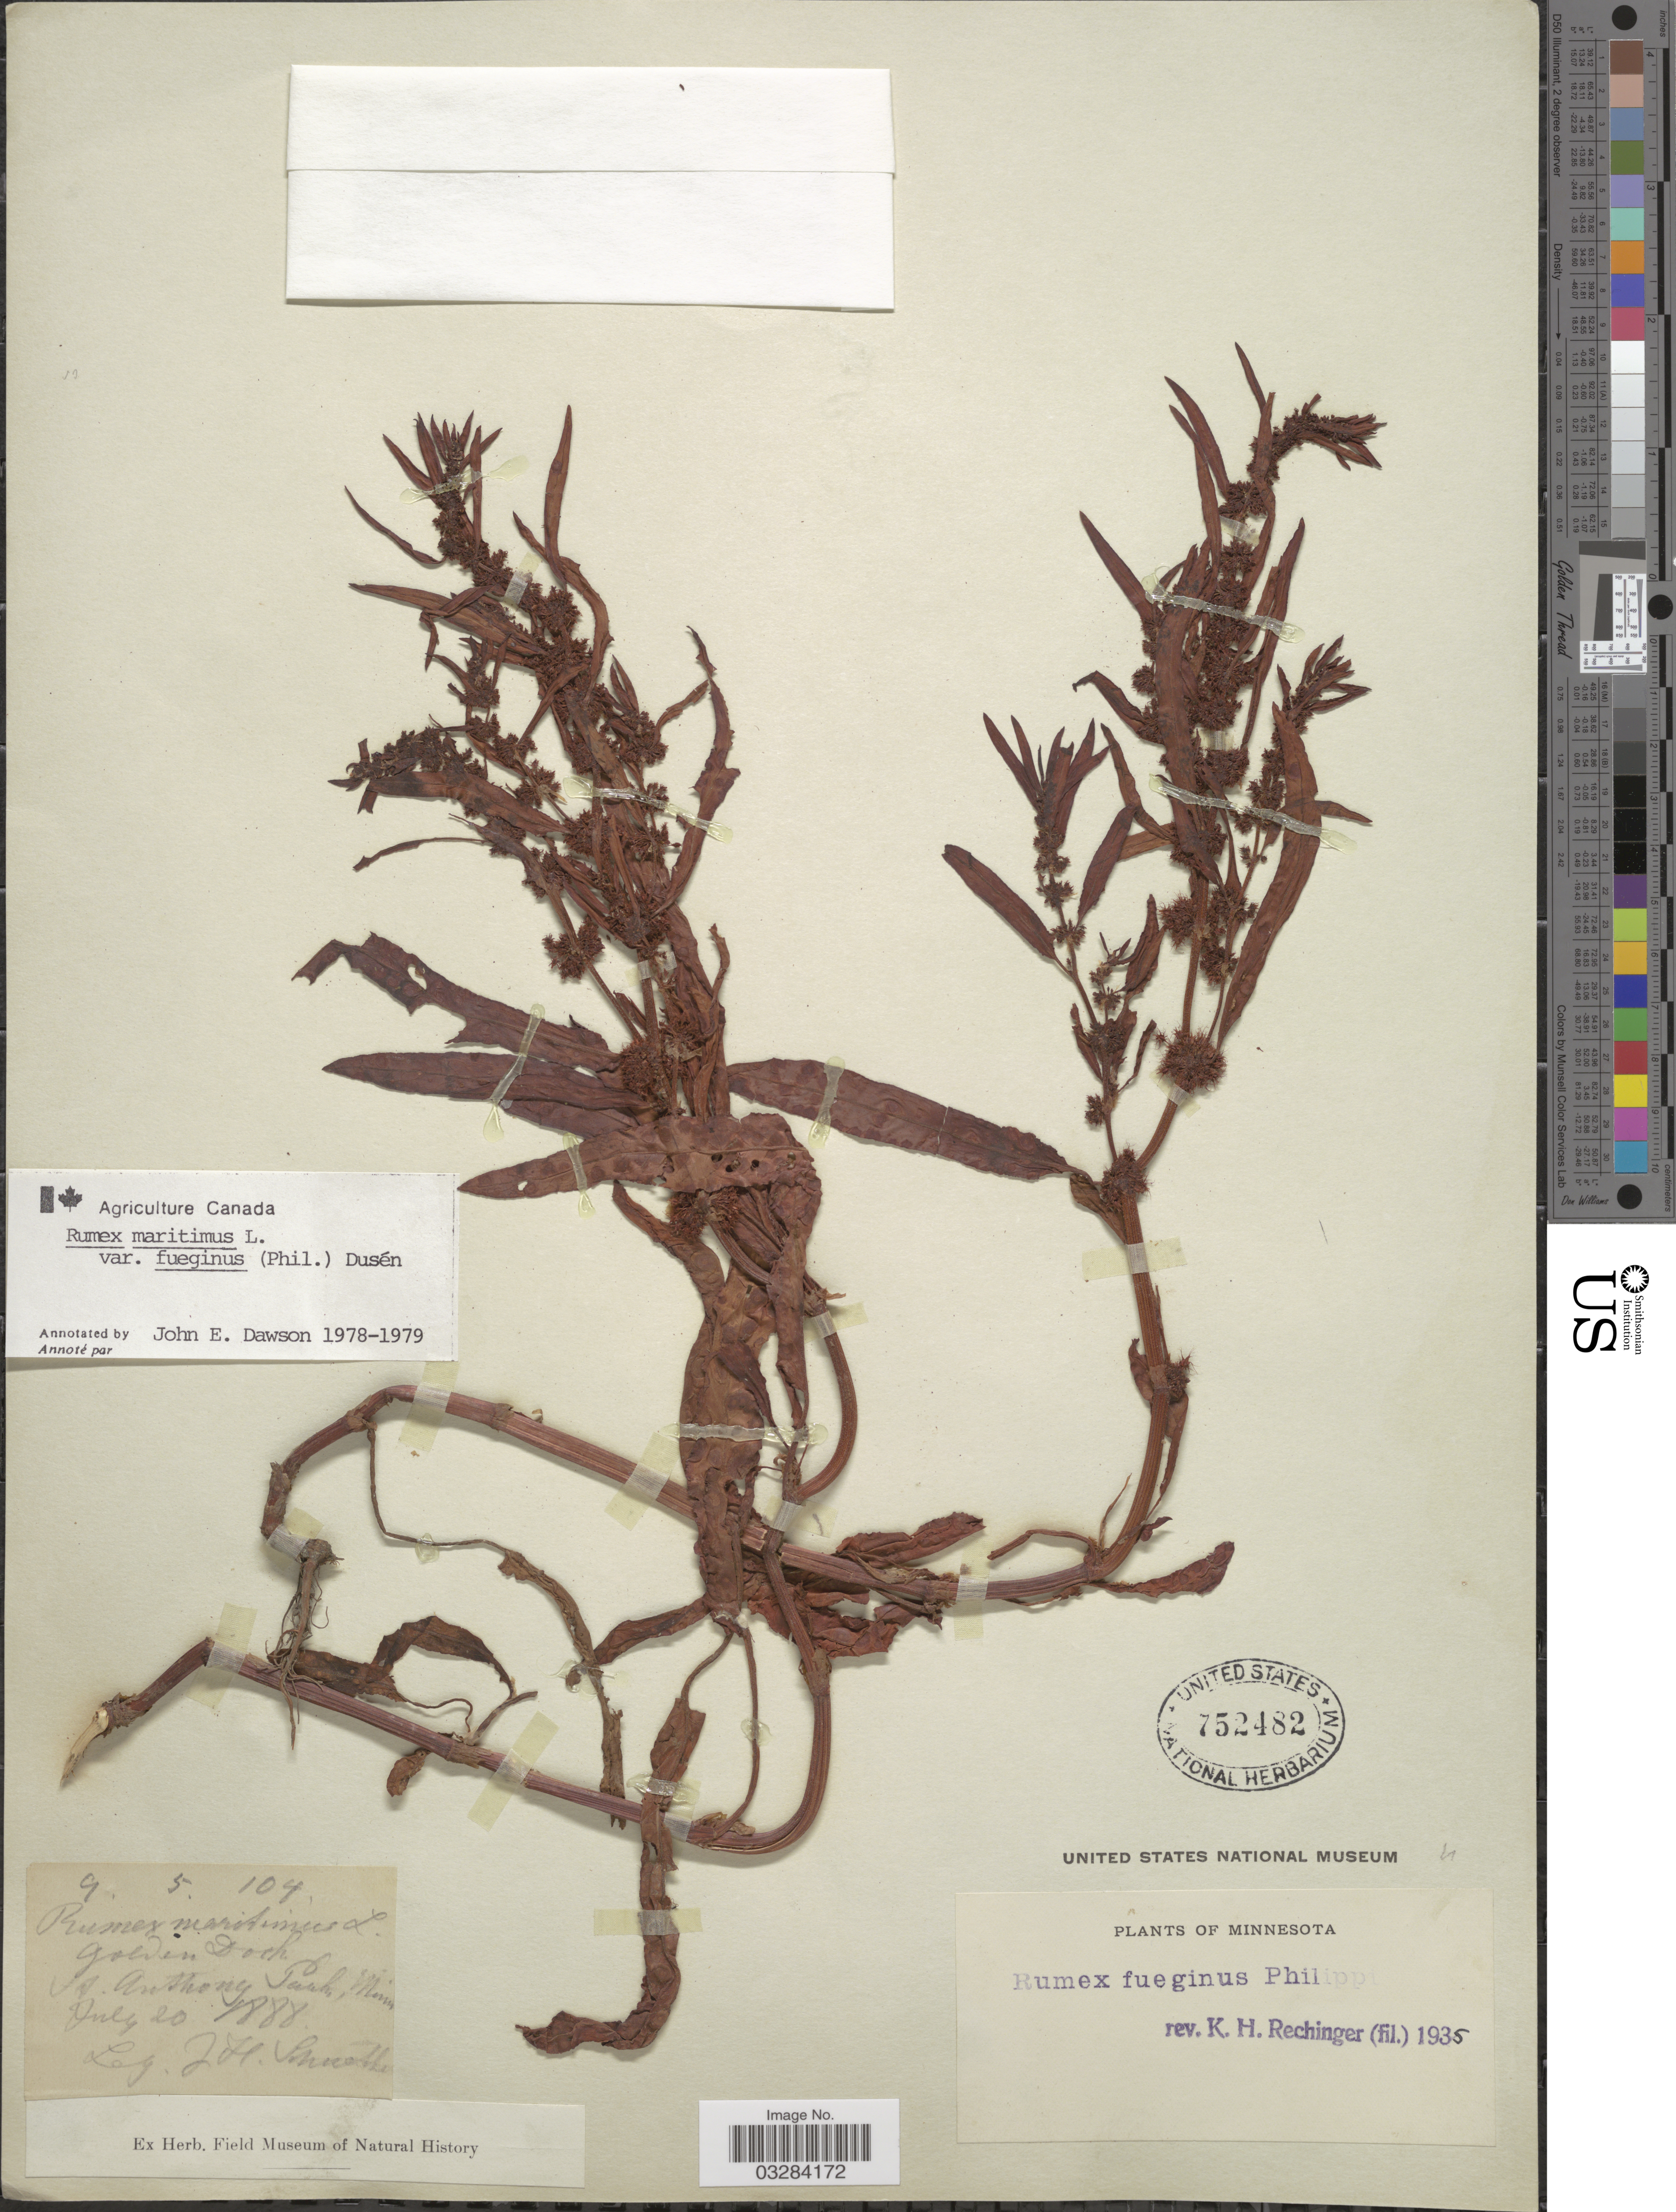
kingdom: Plantae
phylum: Tracheophyta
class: Magnoliopsida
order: Caryophyllales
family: Polygonaceae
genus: Rumex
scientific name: Rumex maritimus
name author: L.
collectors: J. H. Schuette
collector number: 9.5.104?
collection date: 1888-07-20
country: United States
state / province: Minnesota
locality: St. Anthony Park.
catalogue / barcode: US 752482